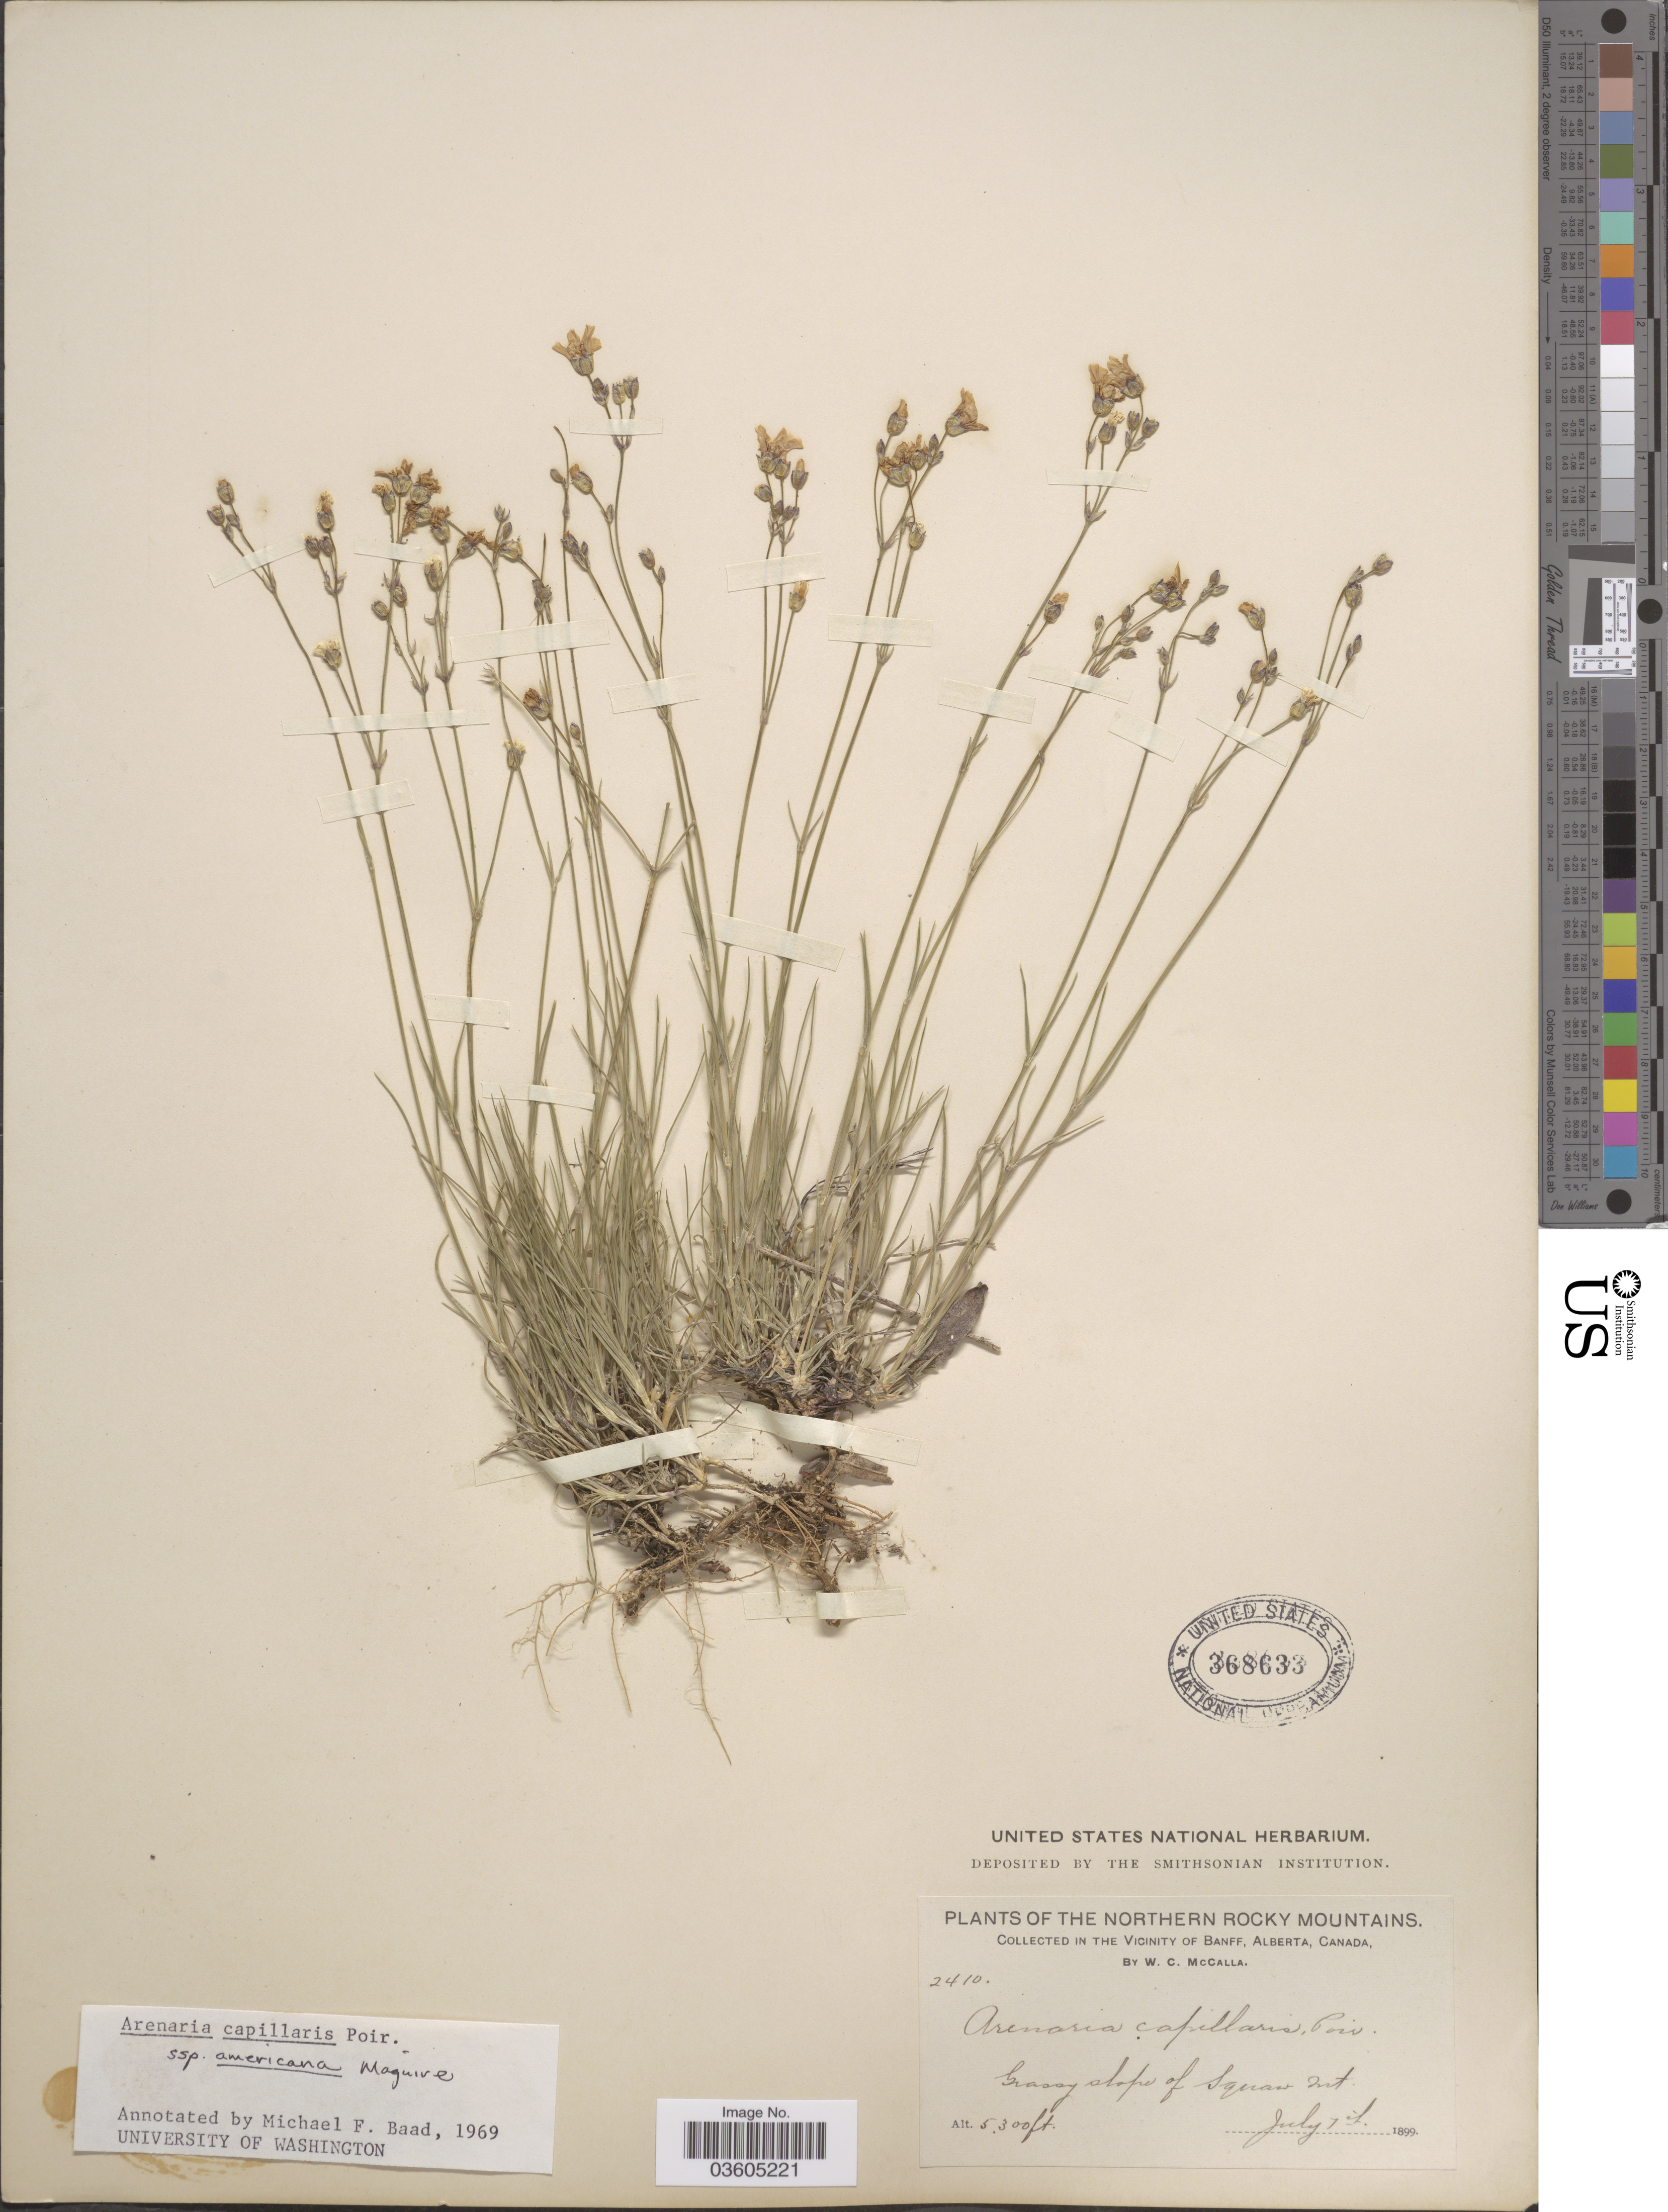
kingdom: Plantae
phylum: Tracheophyta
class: Magnoliopsida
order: Caryophyllales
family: Caryophyllaceae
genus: Eremogone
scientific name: Eremogone capillaris var. americana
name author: (Maguire) R.L. Hartm. & Rabeler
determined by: U.S. National Herbarium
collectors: W. McCalla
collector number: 2410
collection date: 1899-07-07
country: Canada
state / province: Alberta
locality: The Northern Rocky Mountains. In the Vicinity of Banff. Grassy slope of Squaw Mt.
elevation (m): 1615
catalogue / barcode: US 368633